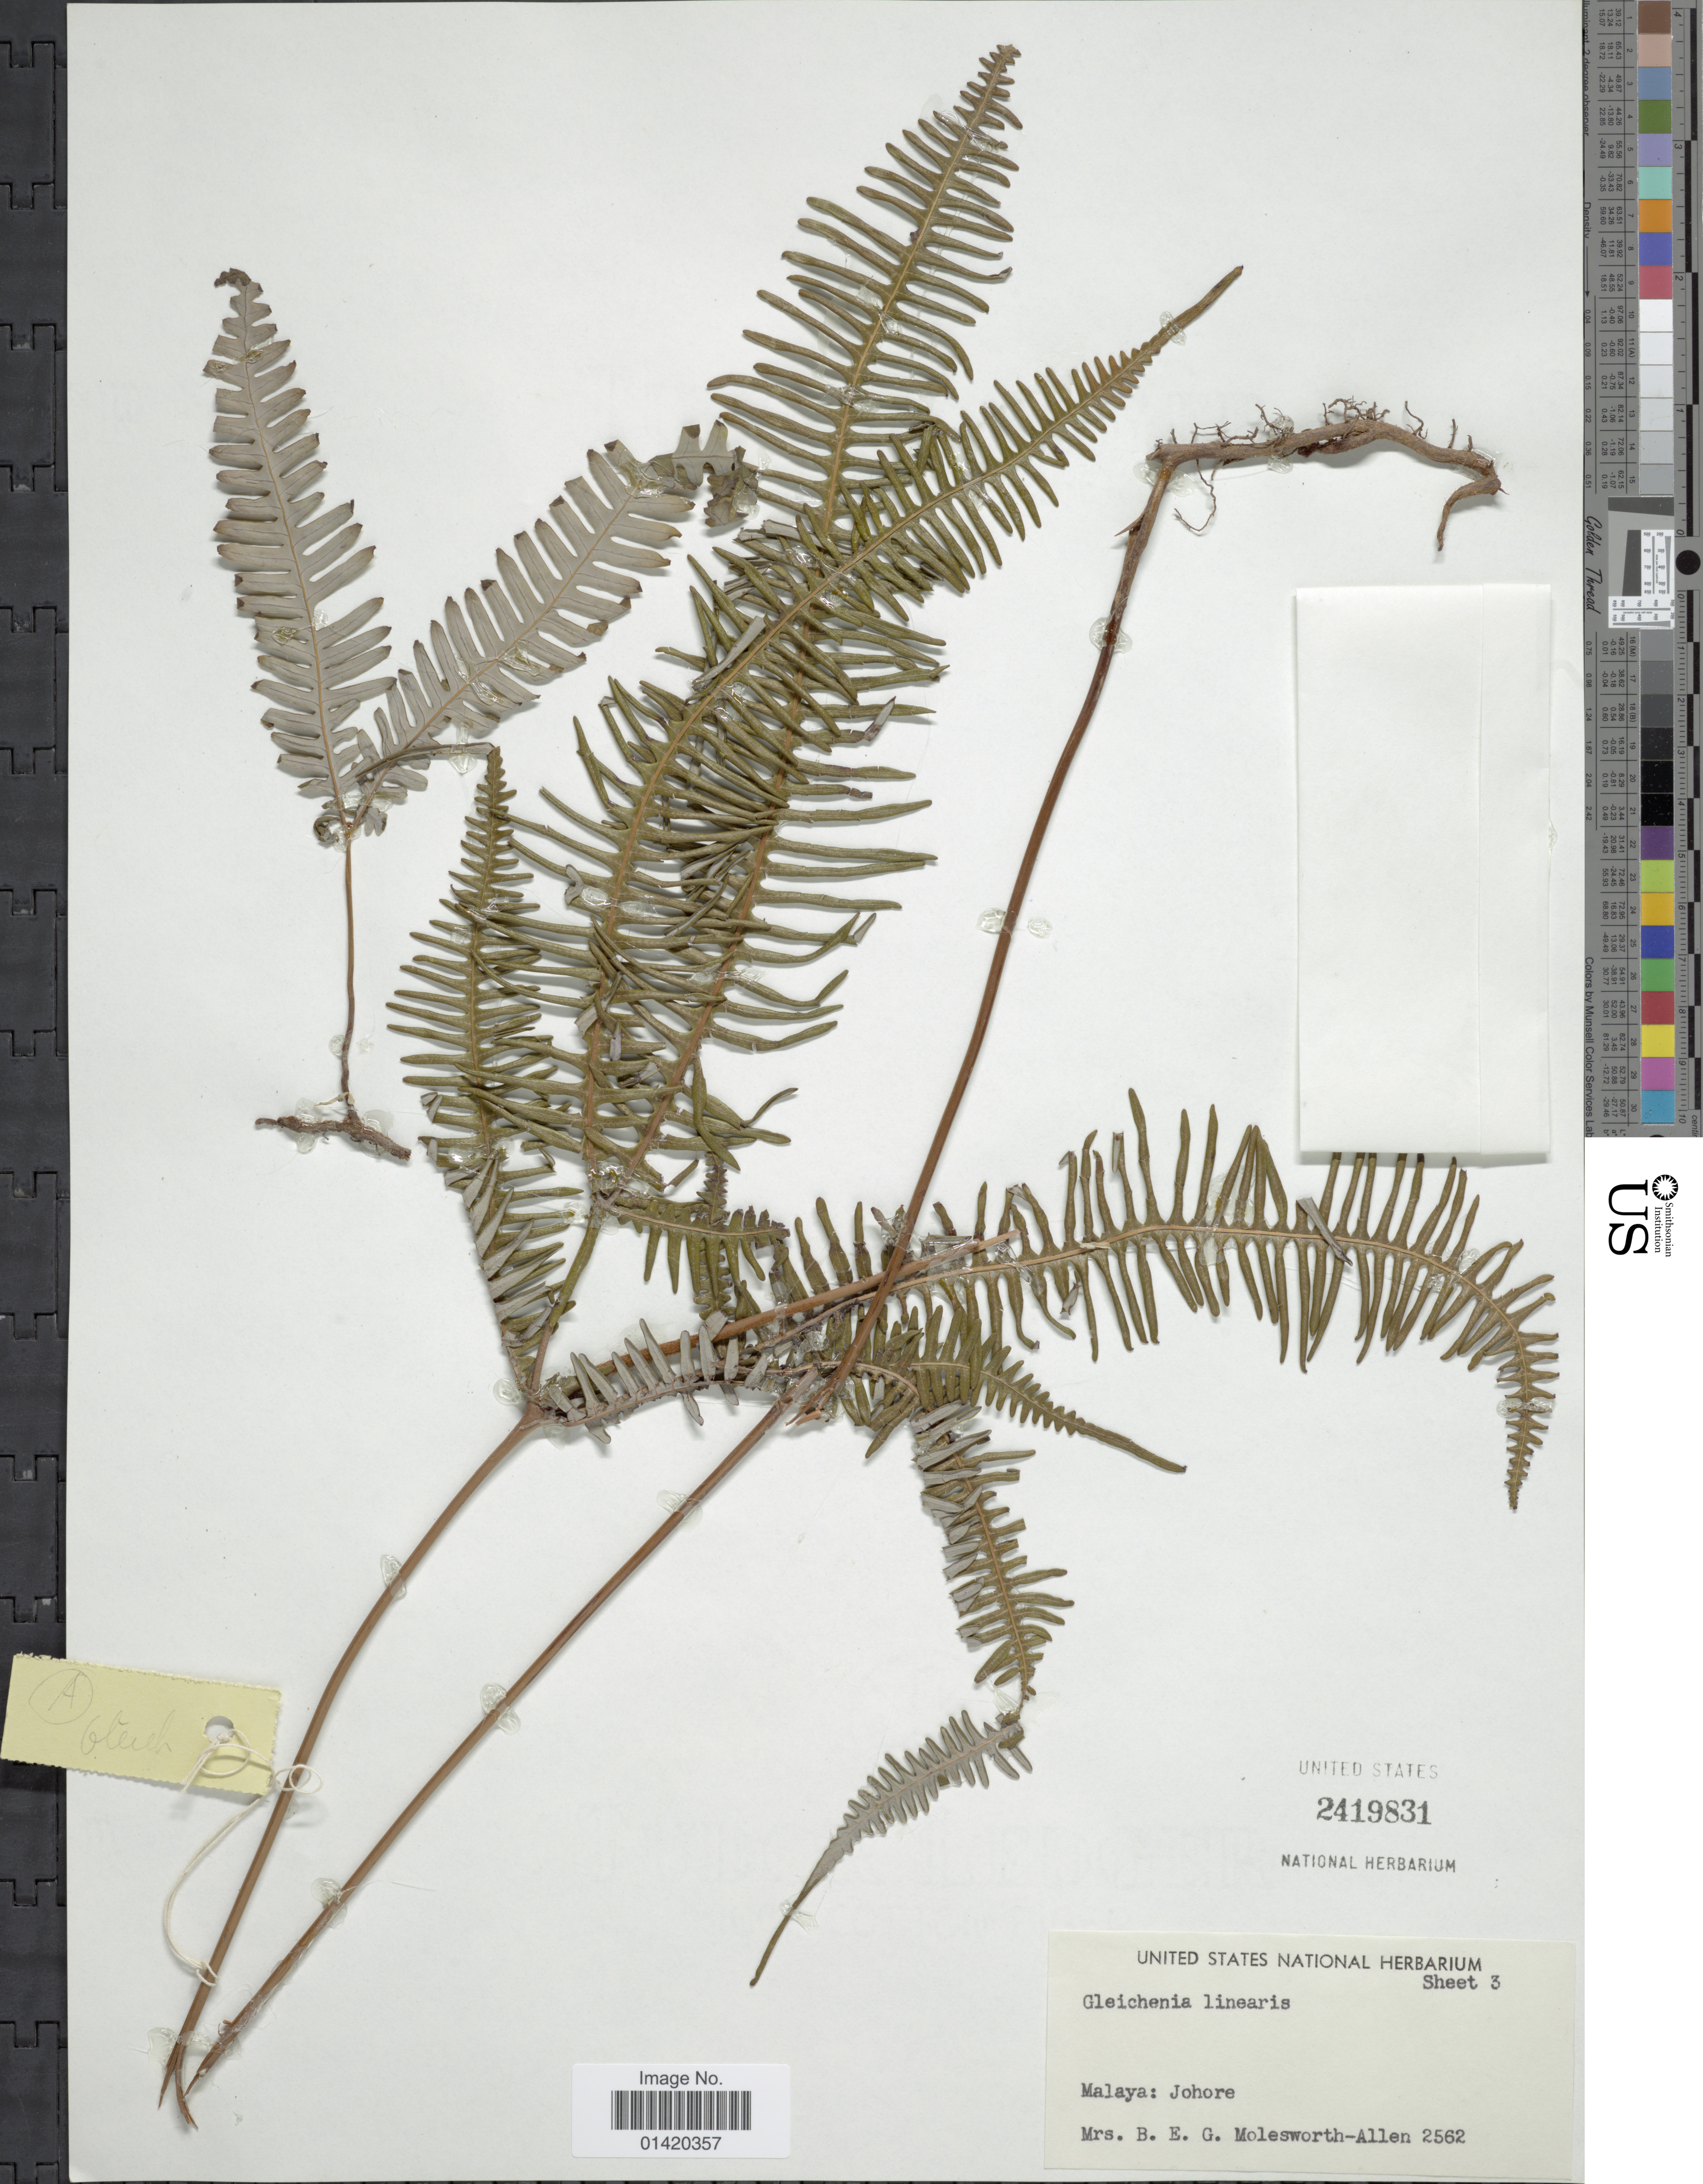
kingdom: Plantae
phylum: Tracheophyta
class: Polypodiopsida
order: Gleicheniales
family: Gleicheniaceae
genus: Dicranopteris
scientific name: Dicranopteris linearis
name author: (Burm. f.) Underw.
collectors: Mrs. B. E. G. Molesworth-Allen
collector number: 2562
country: Malaysia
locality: Malaya: Johore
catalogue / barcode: US 2419831